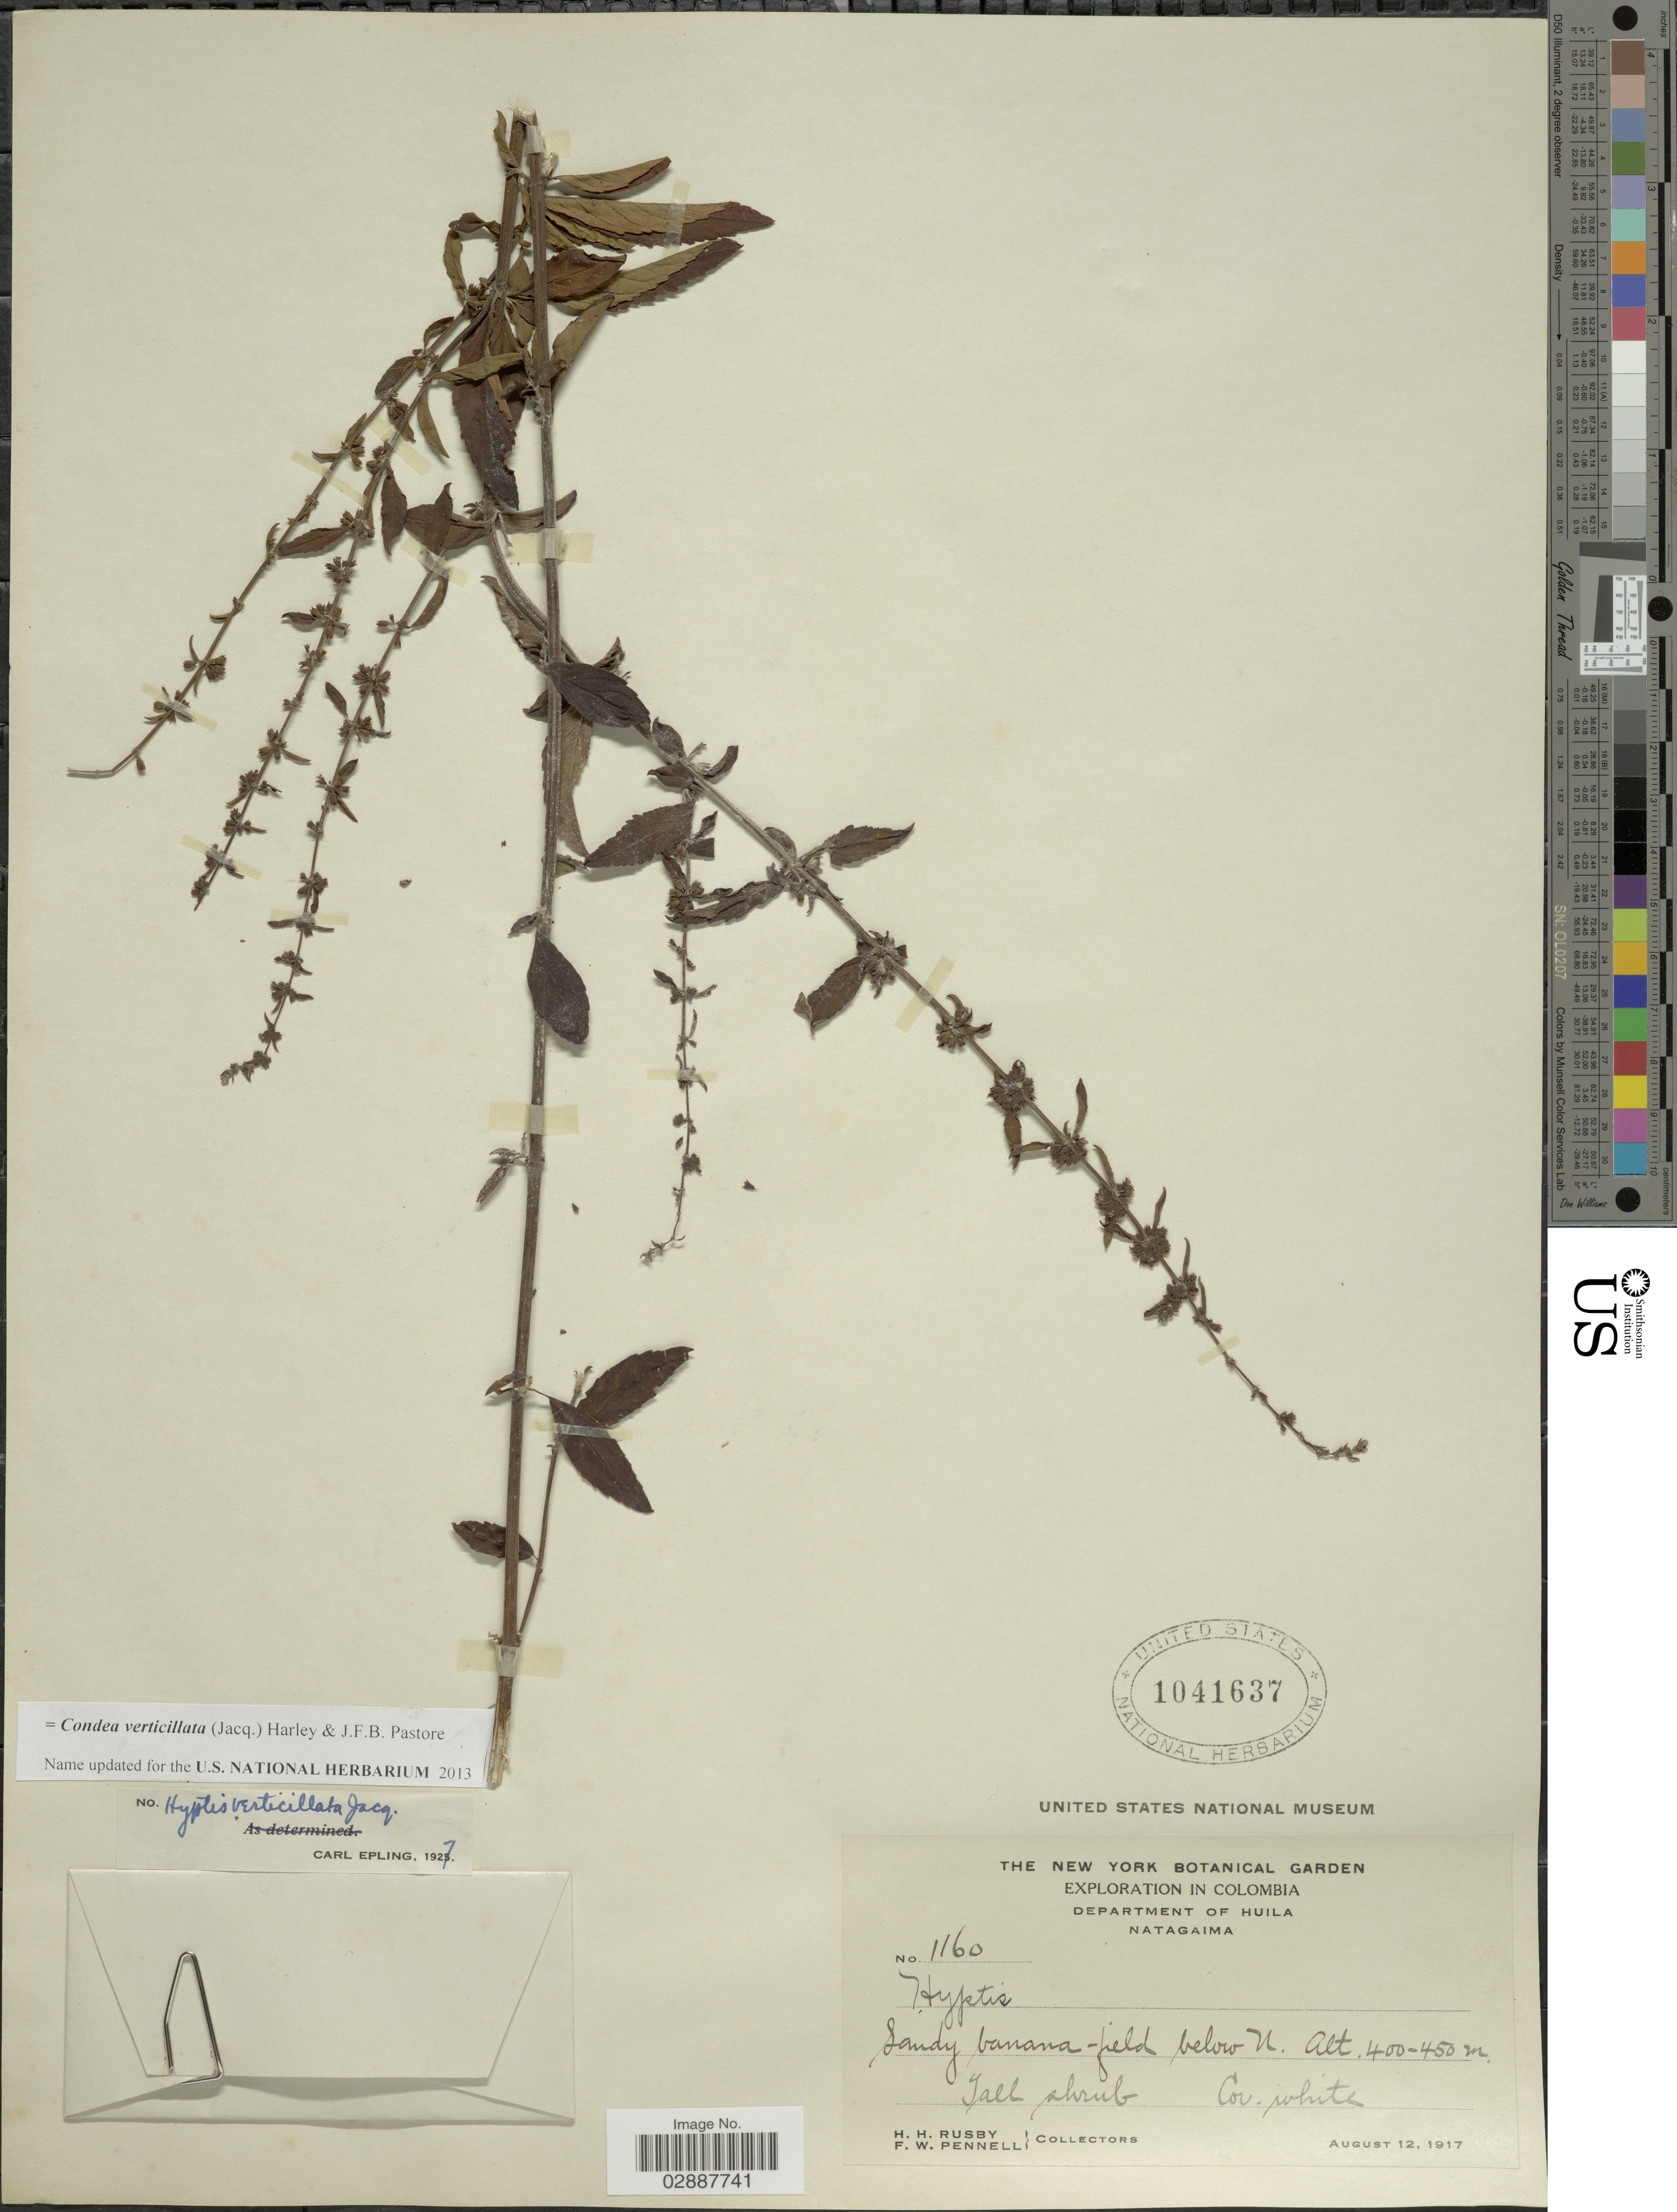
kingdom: Plantae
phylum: Tracheophyta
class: Magnoliopsida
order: Lamiales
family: Lamiaceae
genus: Condea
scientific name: Condea verticillata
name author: (Jacq.) Harley & J.F.B. Pastore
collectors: H. H. Rusby & F. W. Pennell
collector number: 1160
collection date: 1917-08-12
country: Colombia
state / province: Huila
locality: Department of Huila. Natagaima. Sandy banana-field below N.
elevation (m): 400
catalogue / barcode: US 1041637